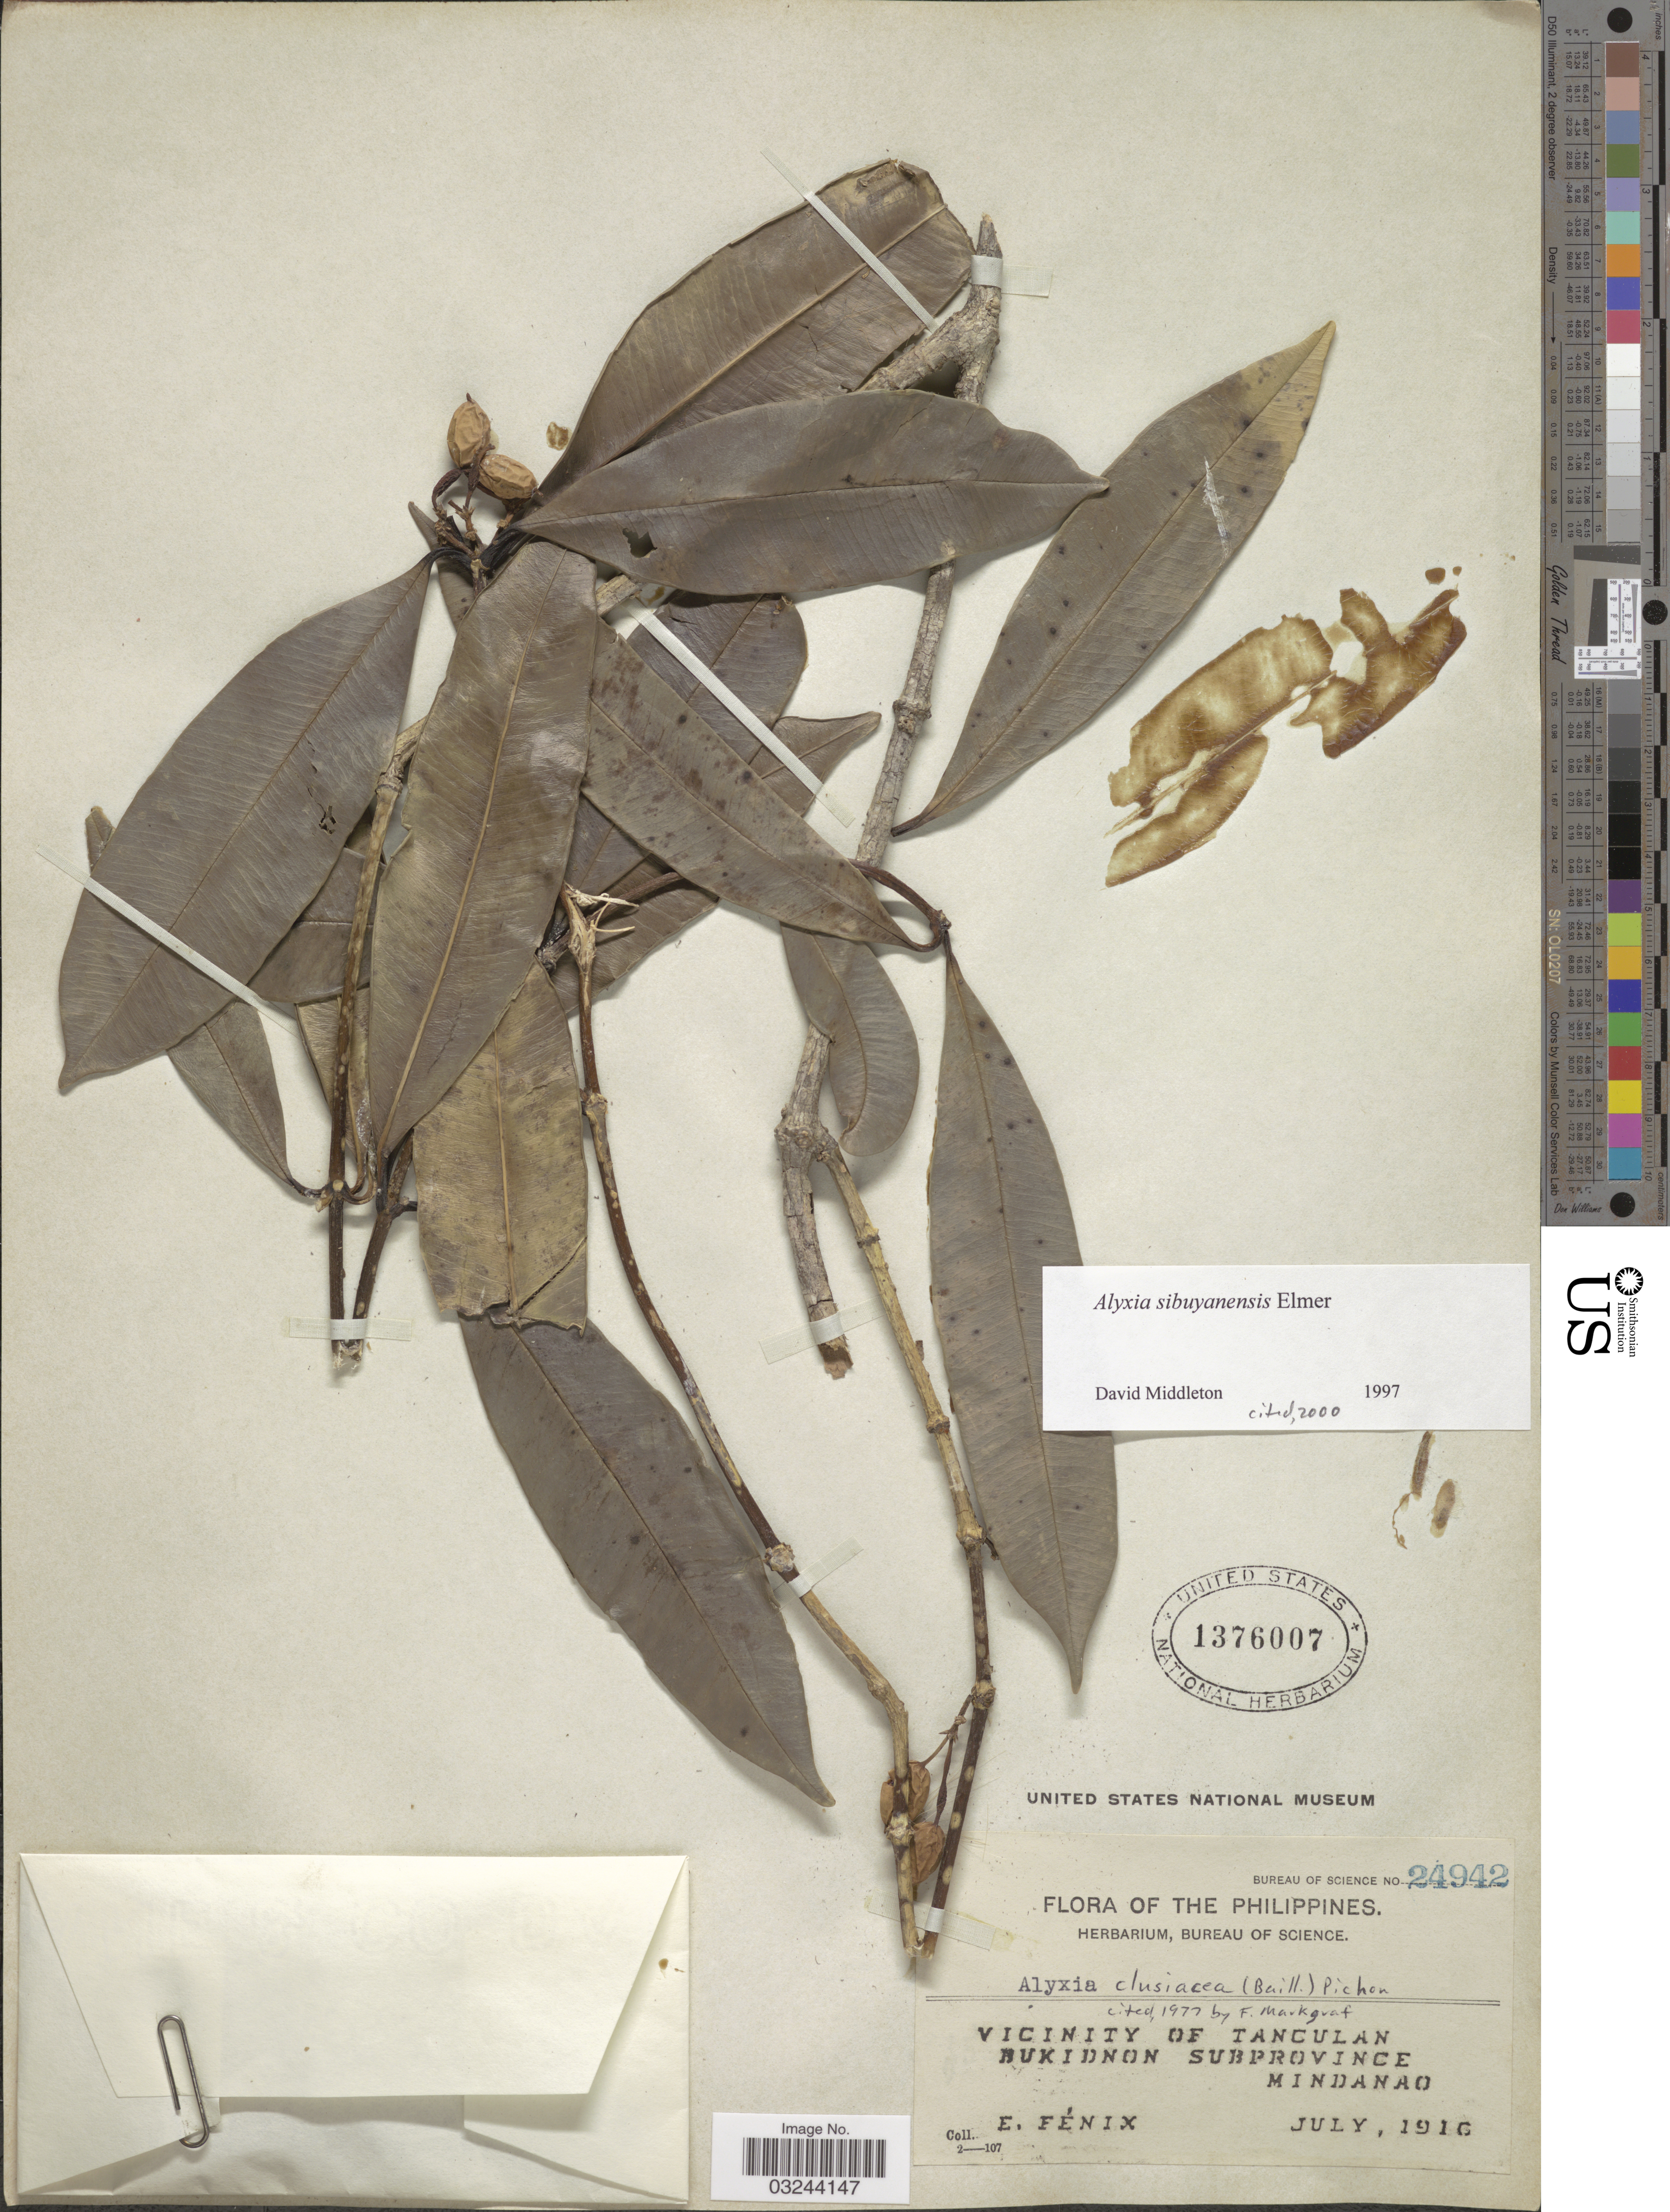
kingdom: Plantae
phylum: Tracheophyta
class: Magnoliopsida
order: Gentianales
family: Apocynaceae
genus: Alyxia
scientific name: Alyxia sibuyanensis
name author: Elmer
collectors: E. Fénix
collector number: Bureau of Science 24942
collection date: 1916-07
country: Philippines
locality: Vicinity of Tanculan, Bukidnon Subprovince, Mindanao.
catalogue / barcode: US 1376007